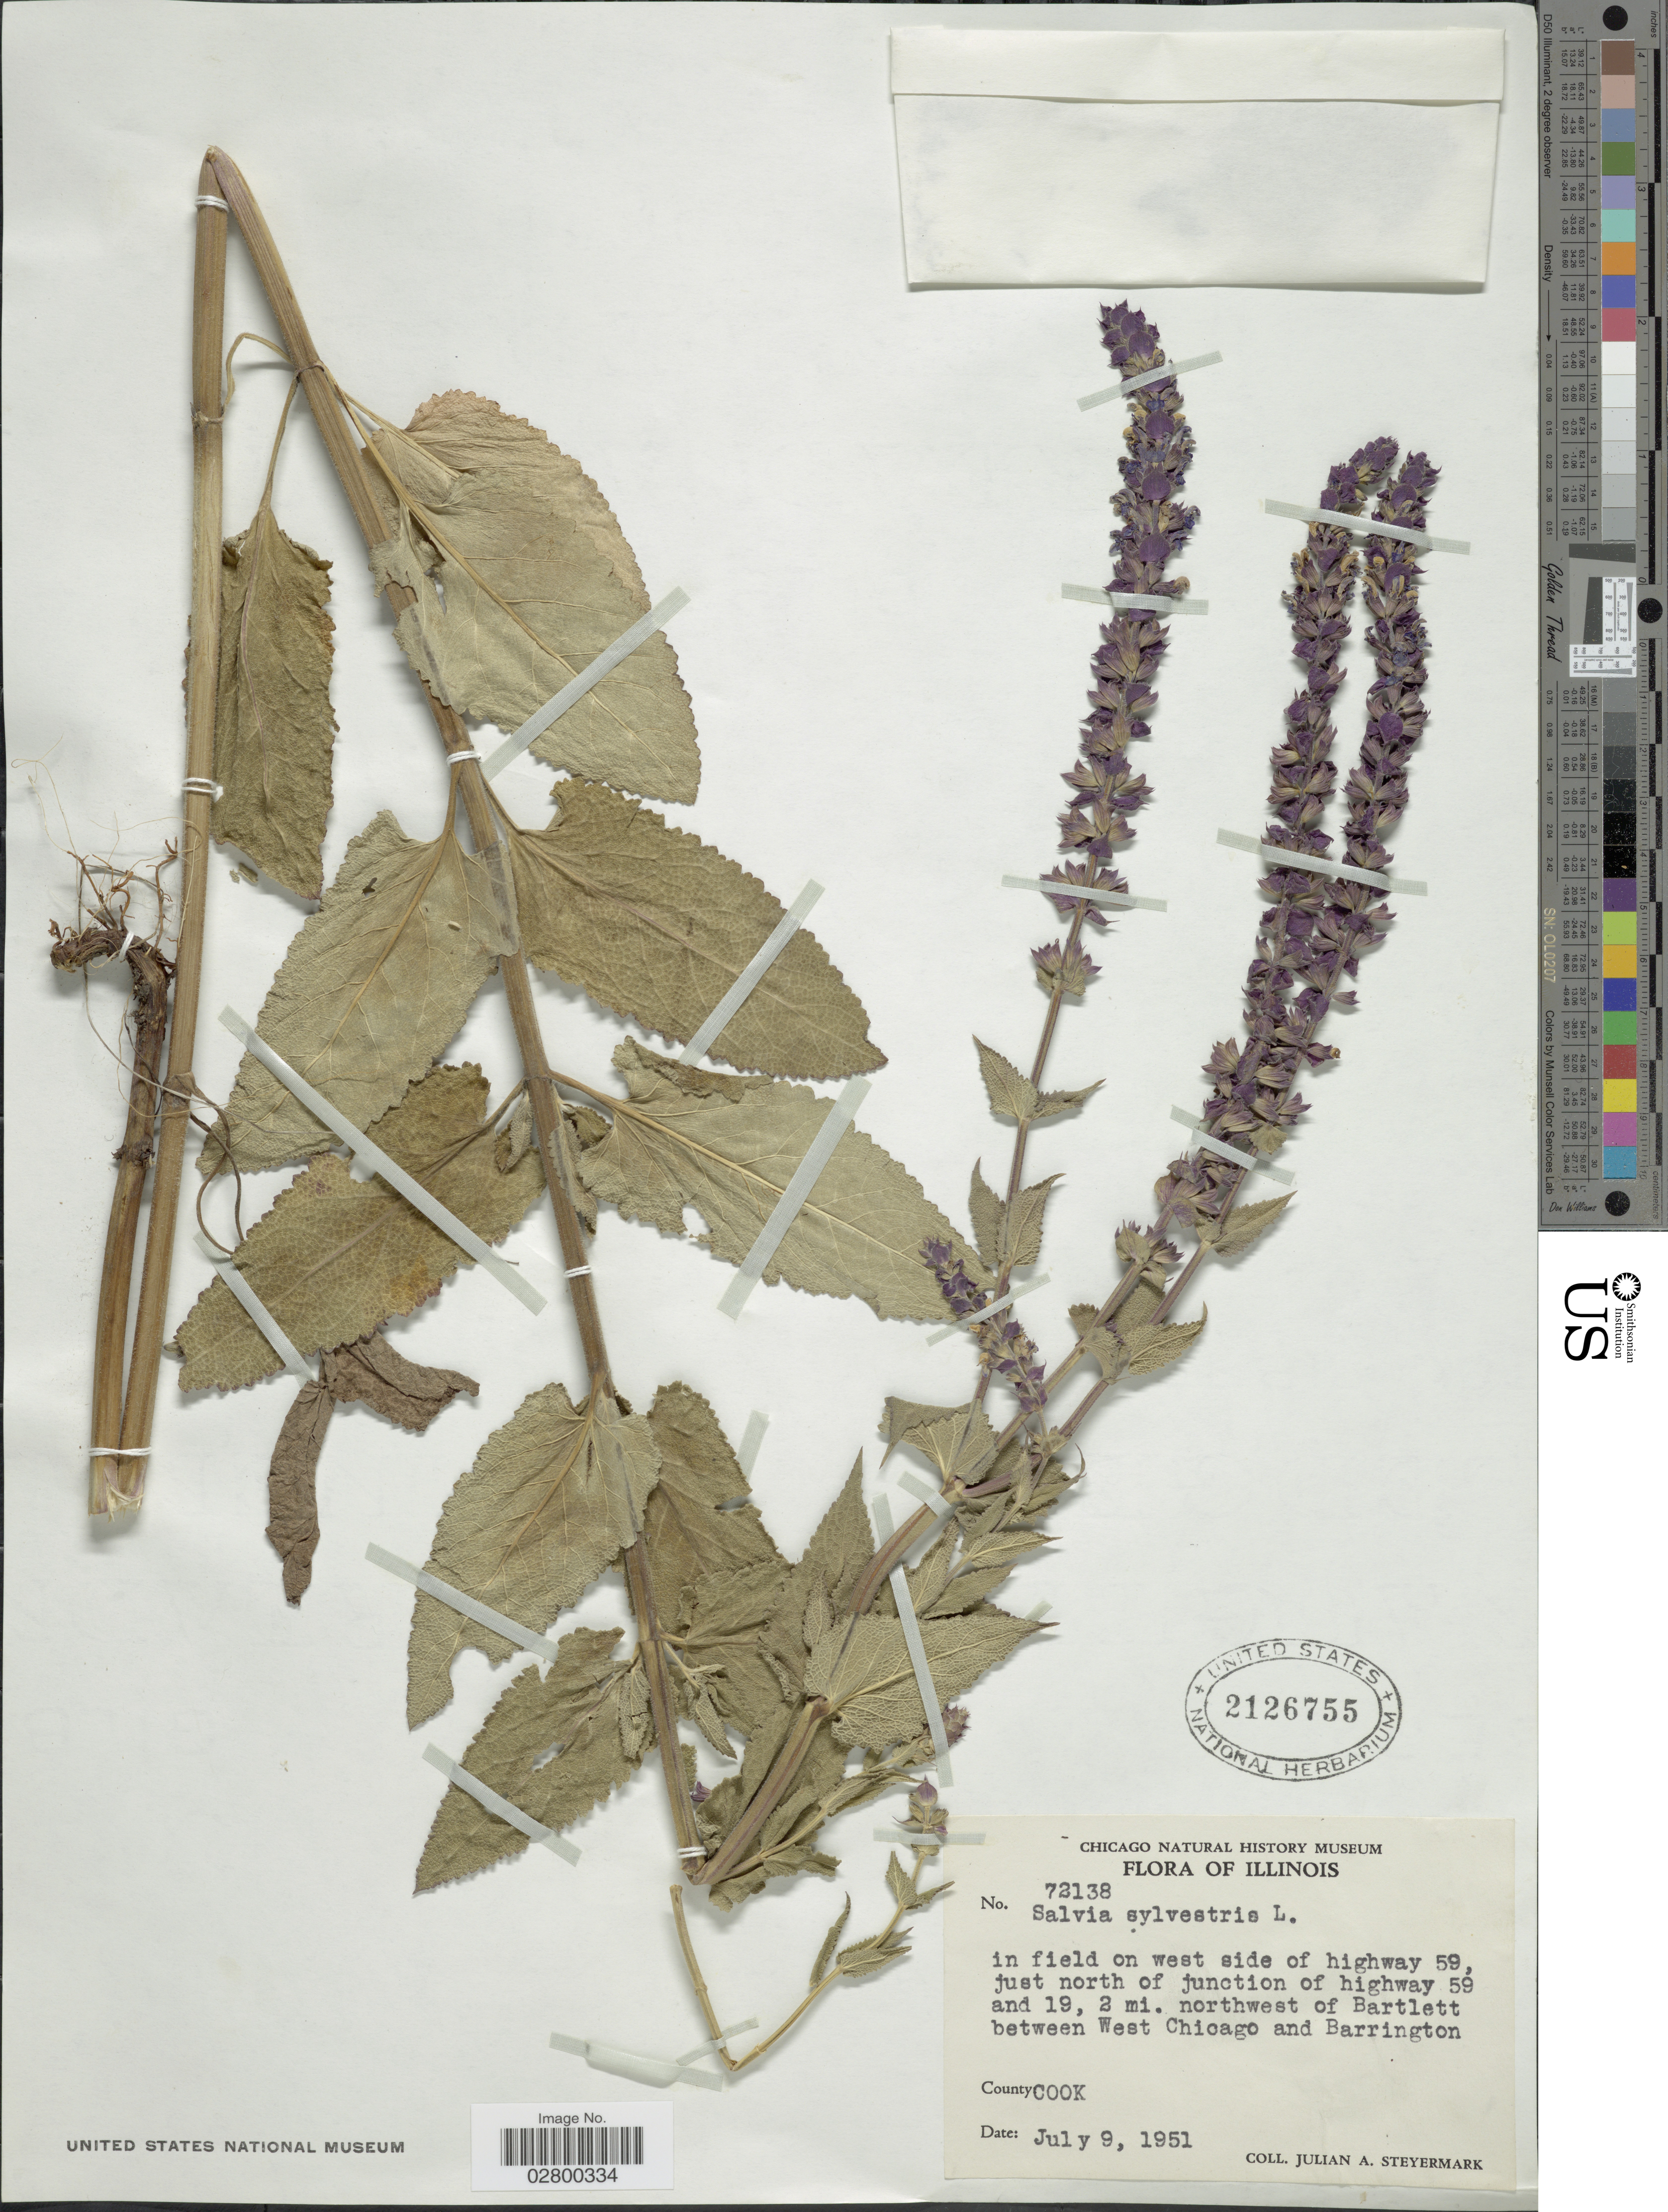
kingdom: Plantae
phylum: Tracheophyta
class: Magnoliopsida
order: Lamiales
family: Lamiaceae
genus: Salvia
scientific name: Salvia sylvestris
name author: L.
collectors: J. Steyermark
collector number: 72138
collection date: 1951-07-09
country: United States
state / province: Illinois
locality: In field on west side of highway 59, just north of junction of highway 59 and 19,2 mi. northwest of Bartlett between West Chicago and Barrington, County Cook.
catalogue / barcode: US 2126755